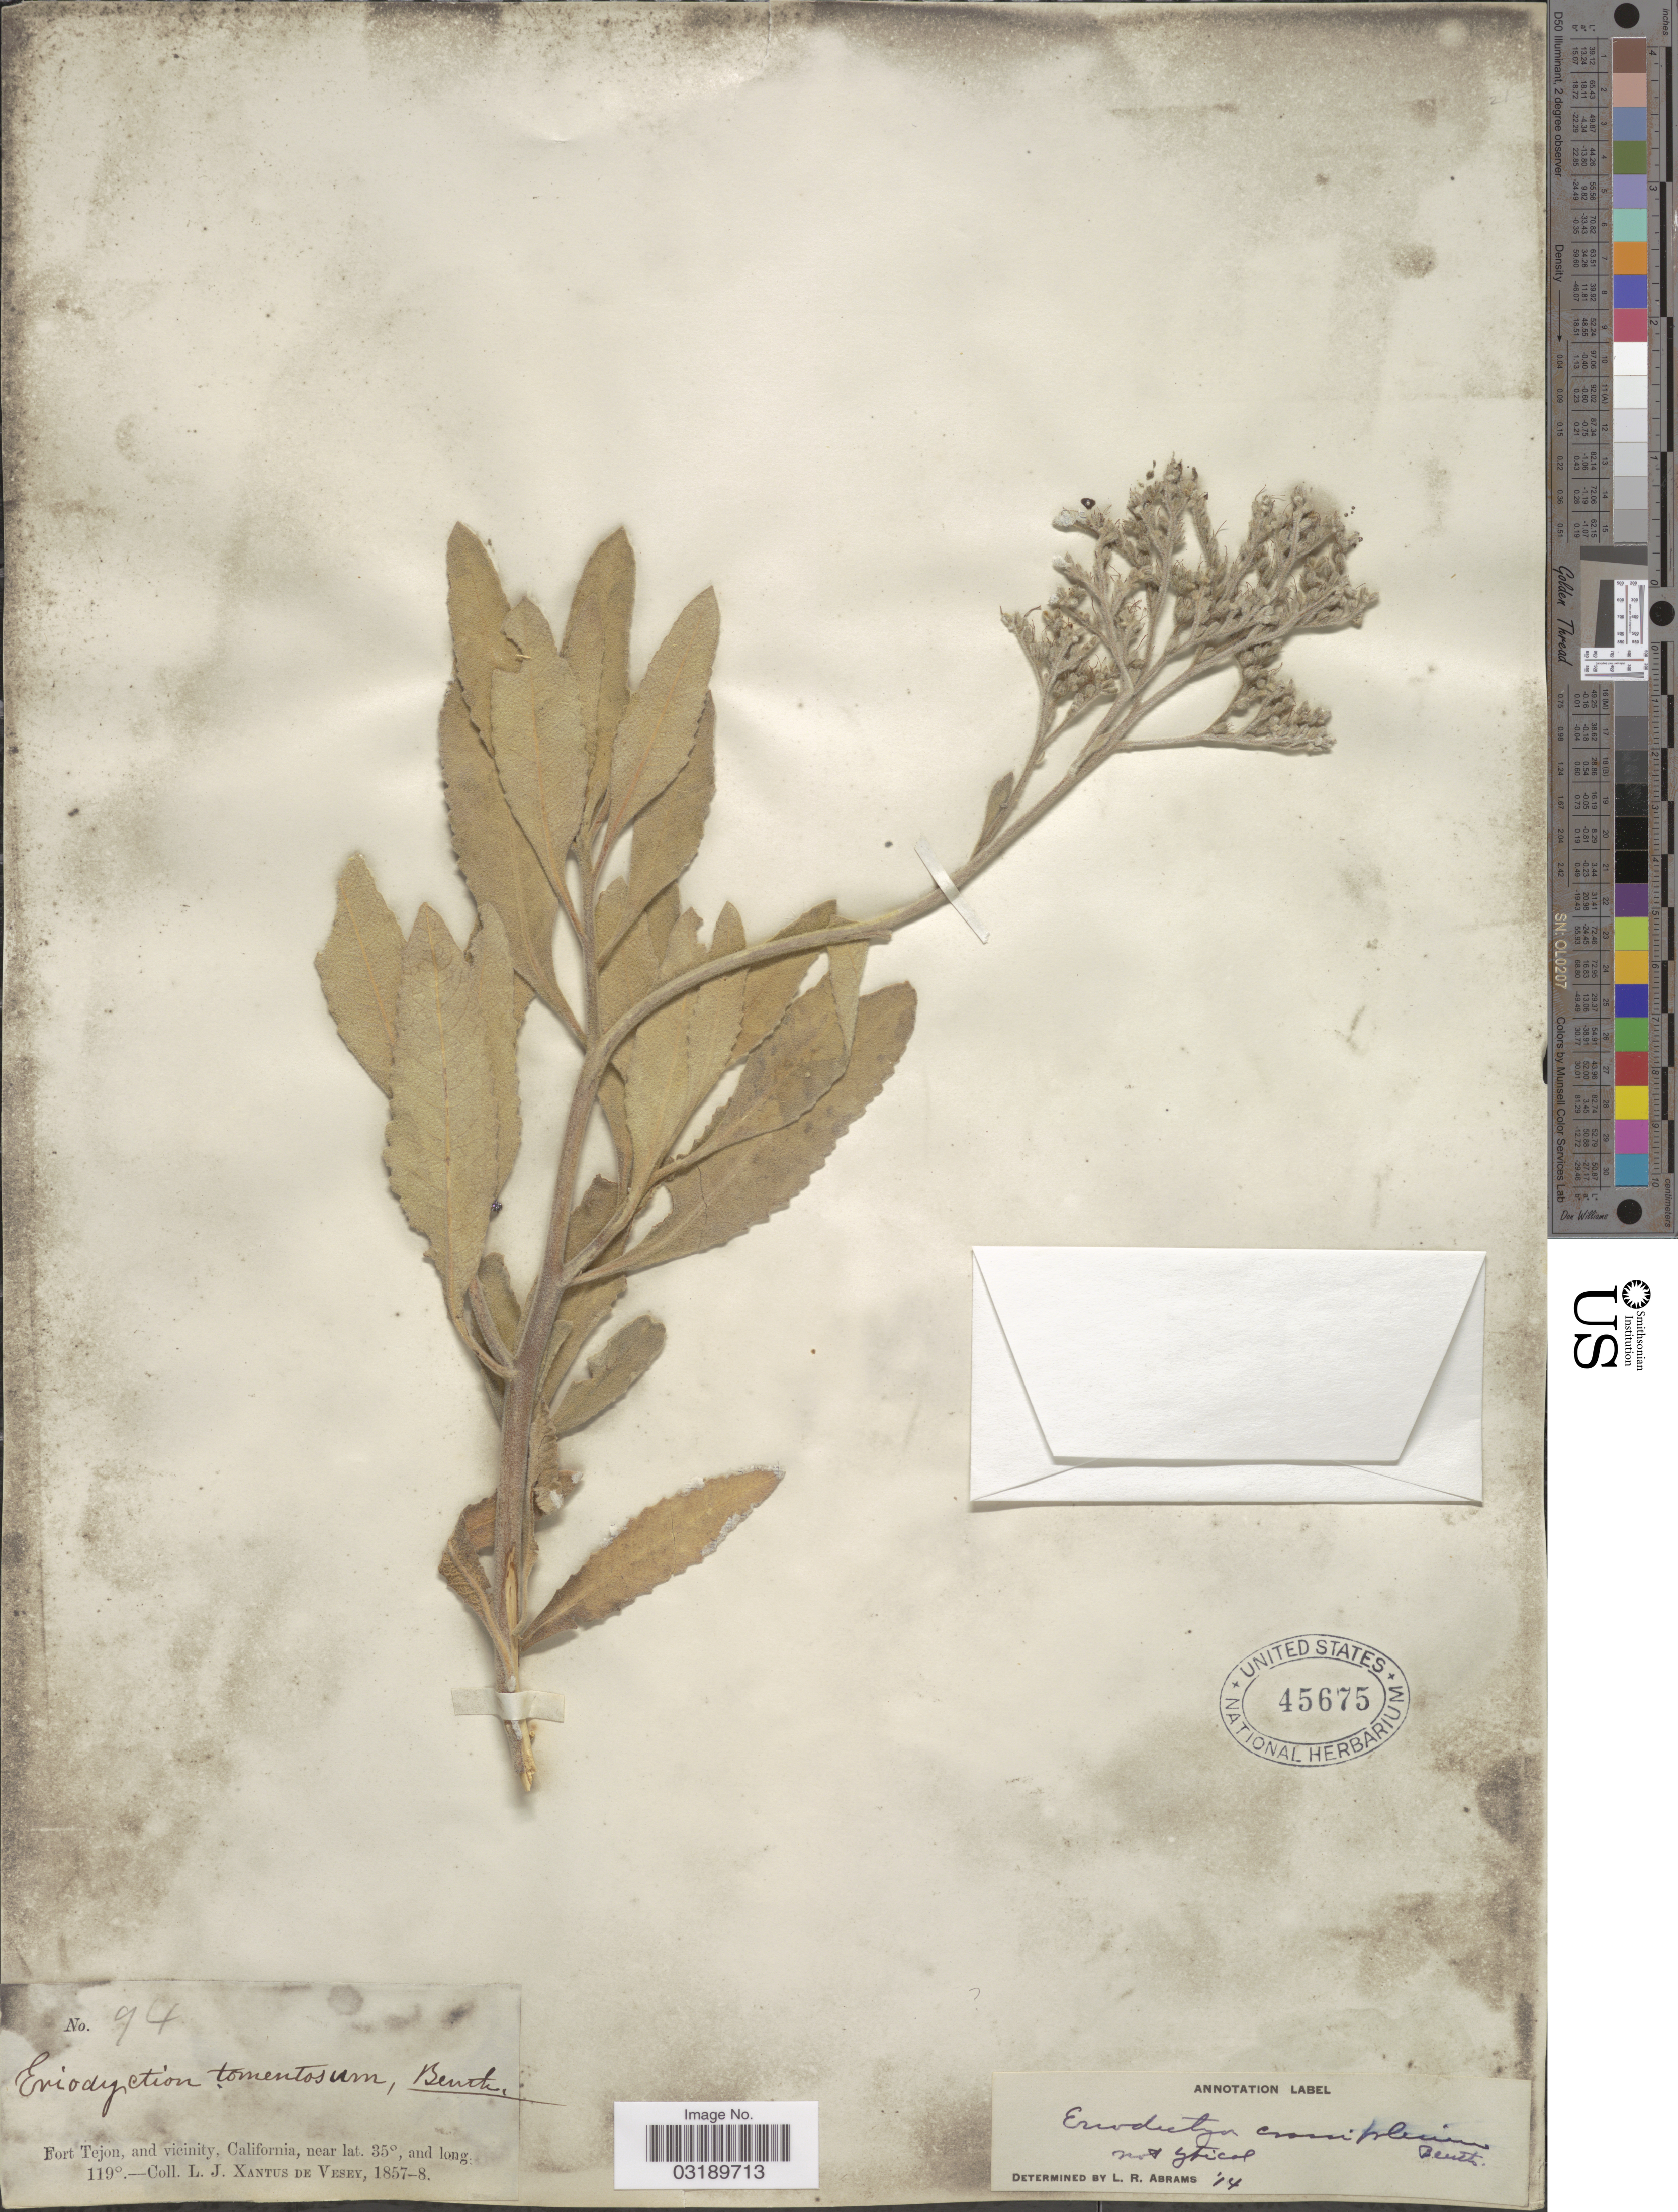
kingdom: Plantae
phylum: Tracheophyta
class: Magnoliopsida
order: Boraginales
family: Namaceae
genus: Eriodictyon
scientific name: Eriodictyon crassifolium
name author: Benth.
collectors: L. Xantus de Vesey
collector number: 94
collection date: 1857/1858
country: United States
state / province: California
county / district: Kern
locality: Fort Tejon, and vicinity.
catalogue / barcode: US 45675